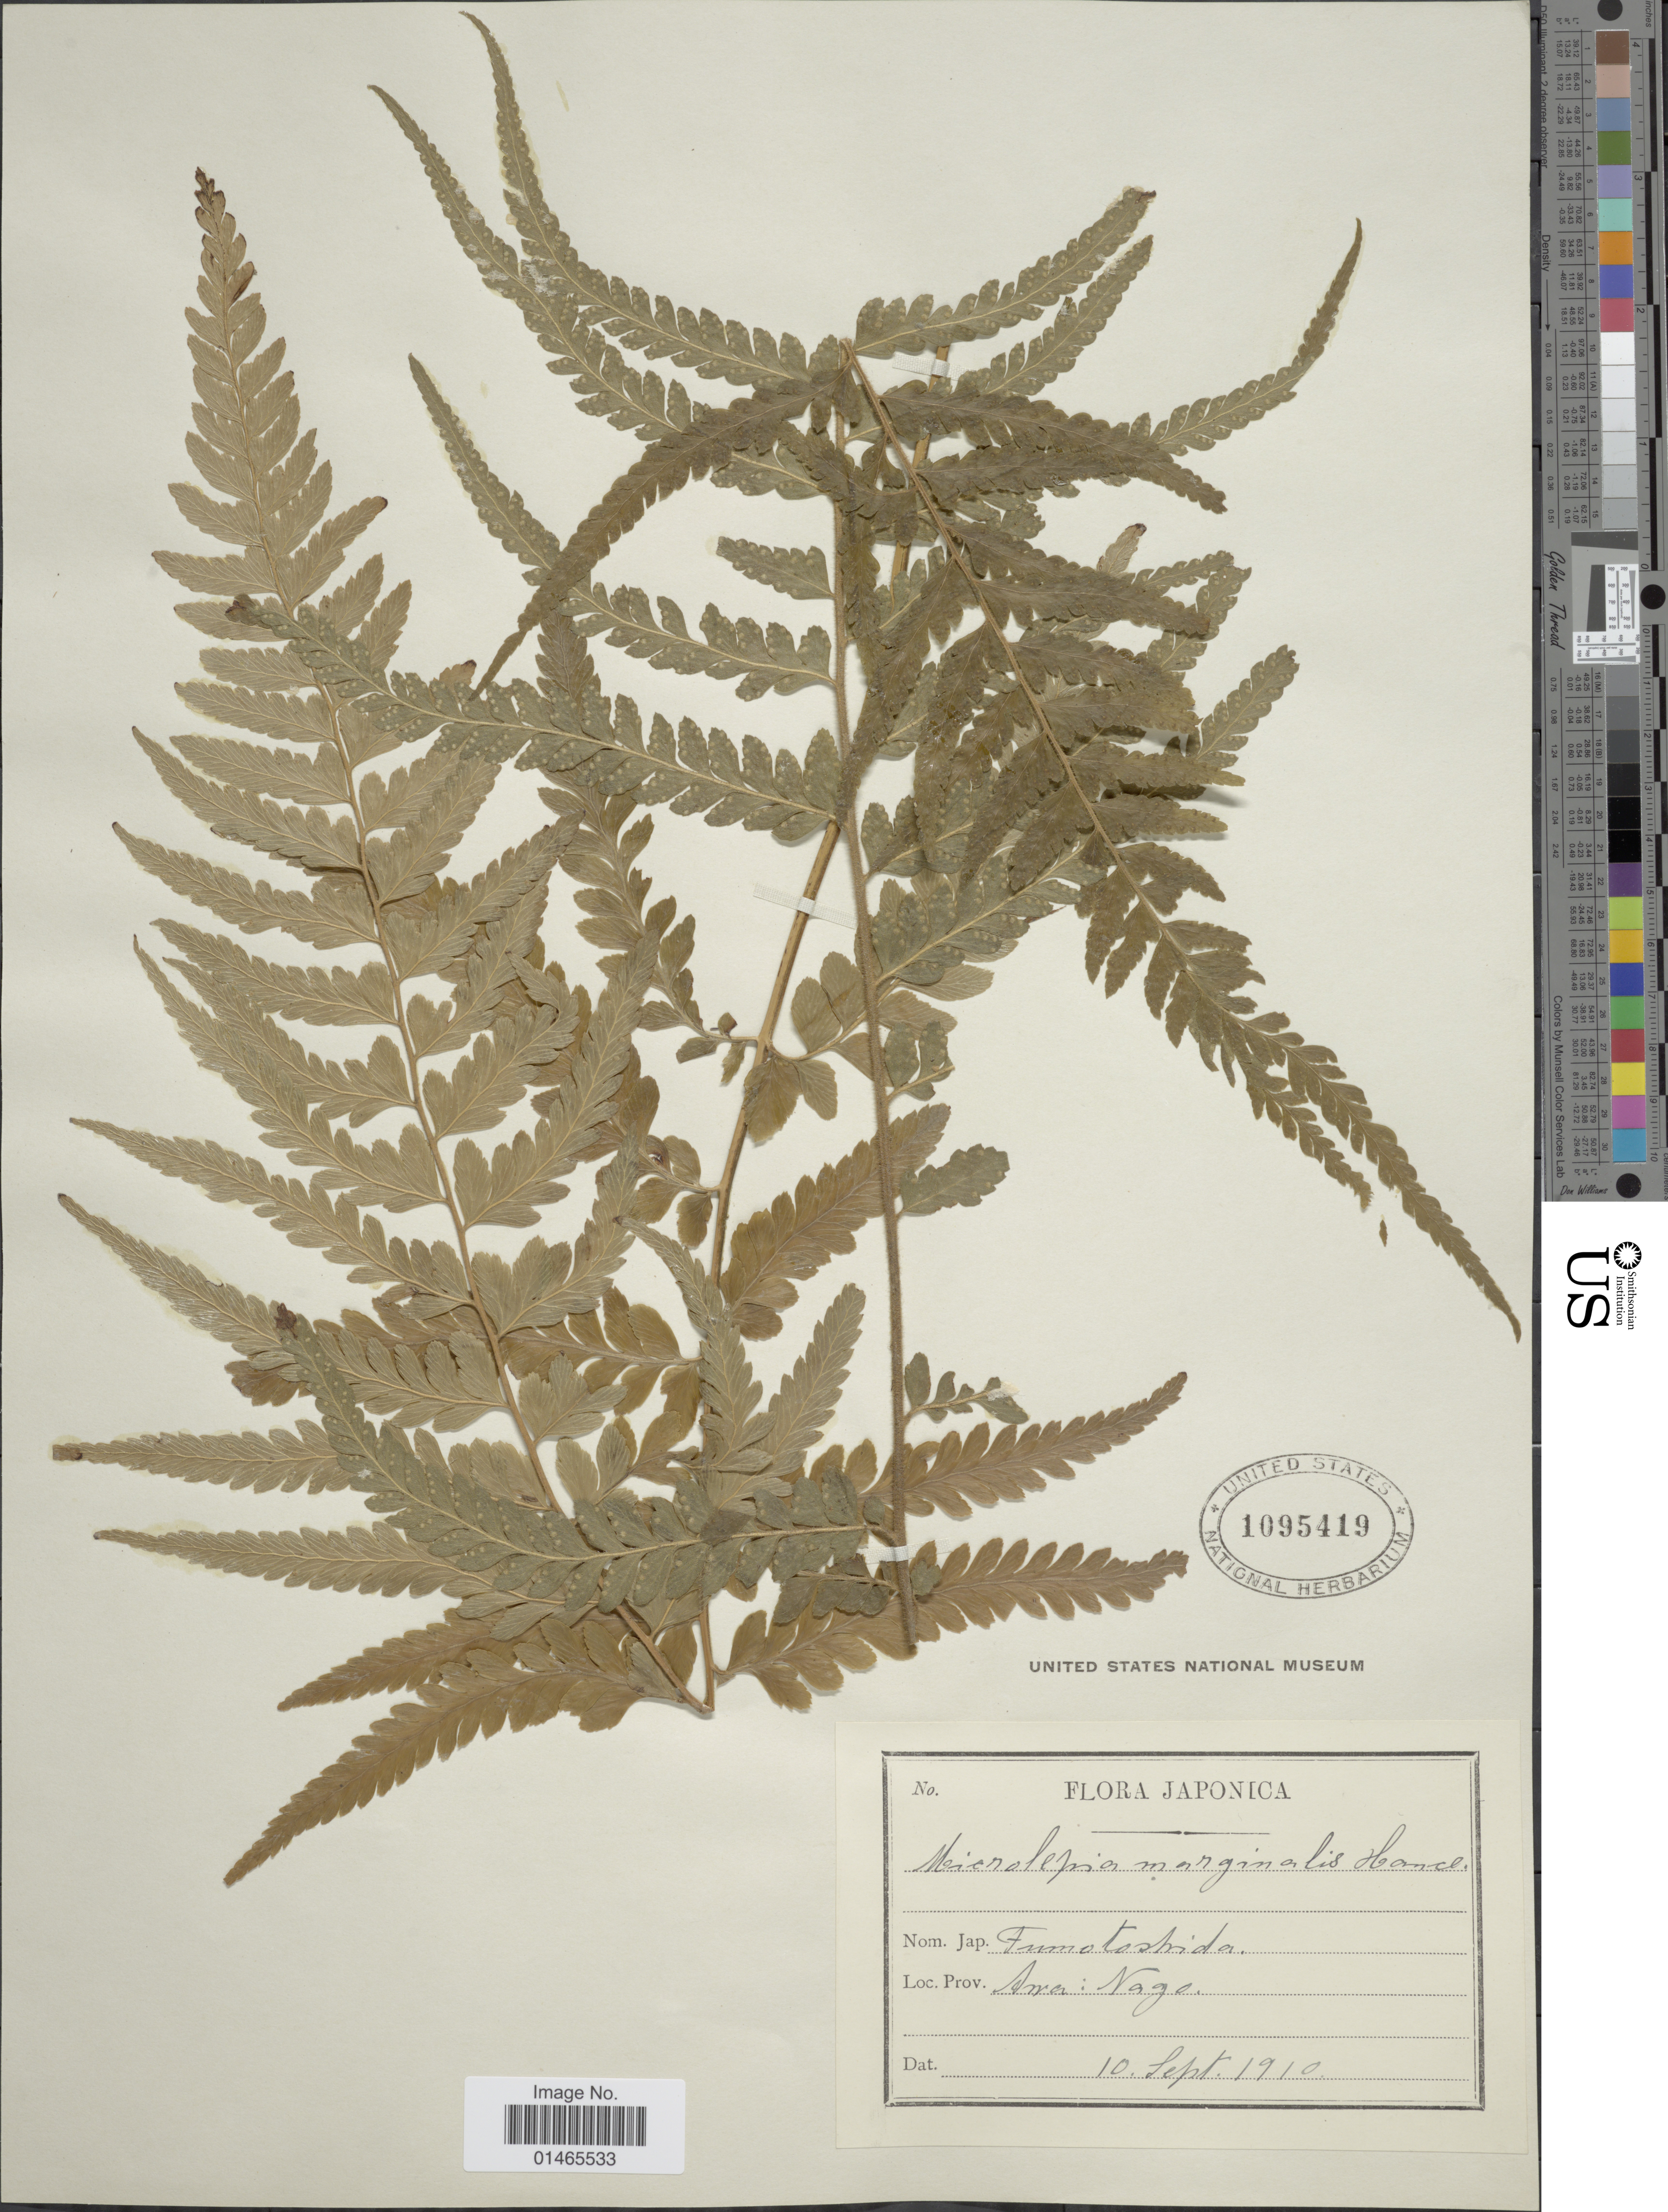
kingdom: Plantae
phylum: Tracheophyta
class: Polypodiopsida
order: Polypodiales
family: Dennstaedtiaceae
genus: Microlepia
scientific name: Microlepia marginata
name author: (Houtt.) C. Chr.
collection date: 1910-09-10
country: Japan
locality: Awa, Nago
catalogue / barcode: US 1095419